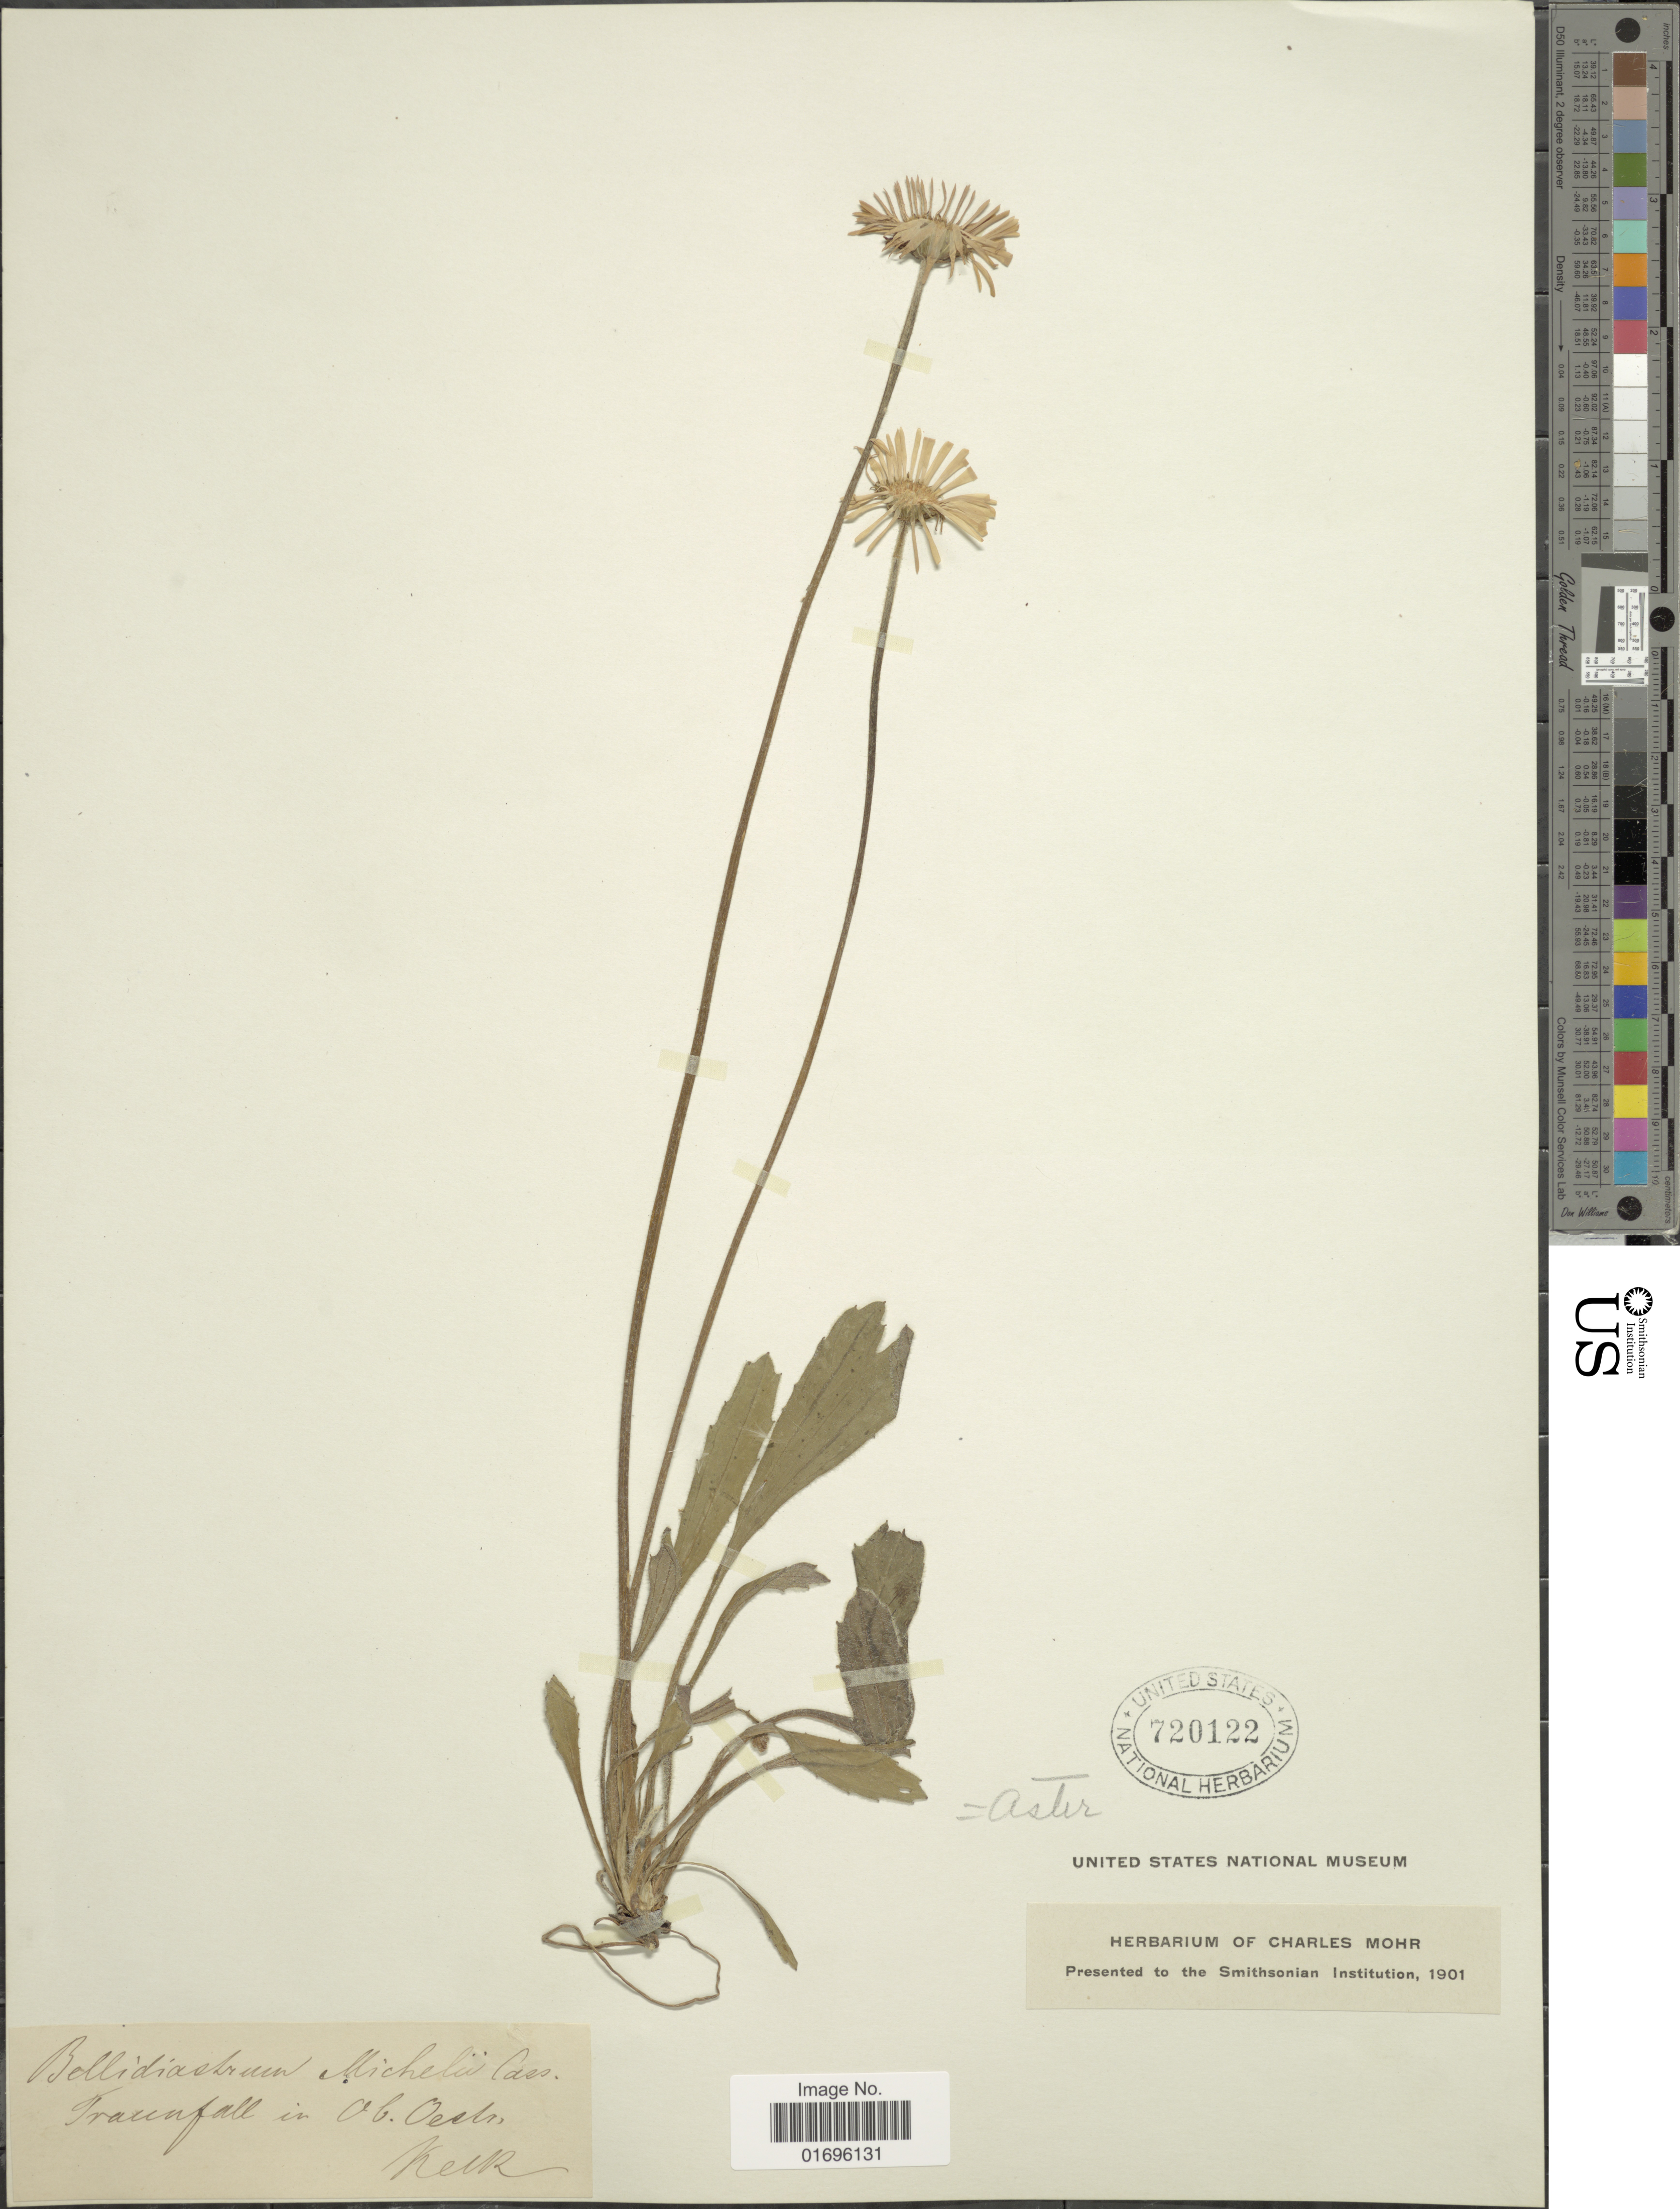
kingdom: Plantae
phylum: Tracheophyta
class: Magnoliopsida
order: Asterales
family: Asteraceae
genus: Aster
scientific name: Aster bellidiastrum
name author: (L.) Scop.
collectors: P. Kelk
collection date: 1901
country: Austria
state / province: Oberosterreich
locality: Fraunfall in Ib. Oestr. [interpreted]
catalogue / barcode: US 720122